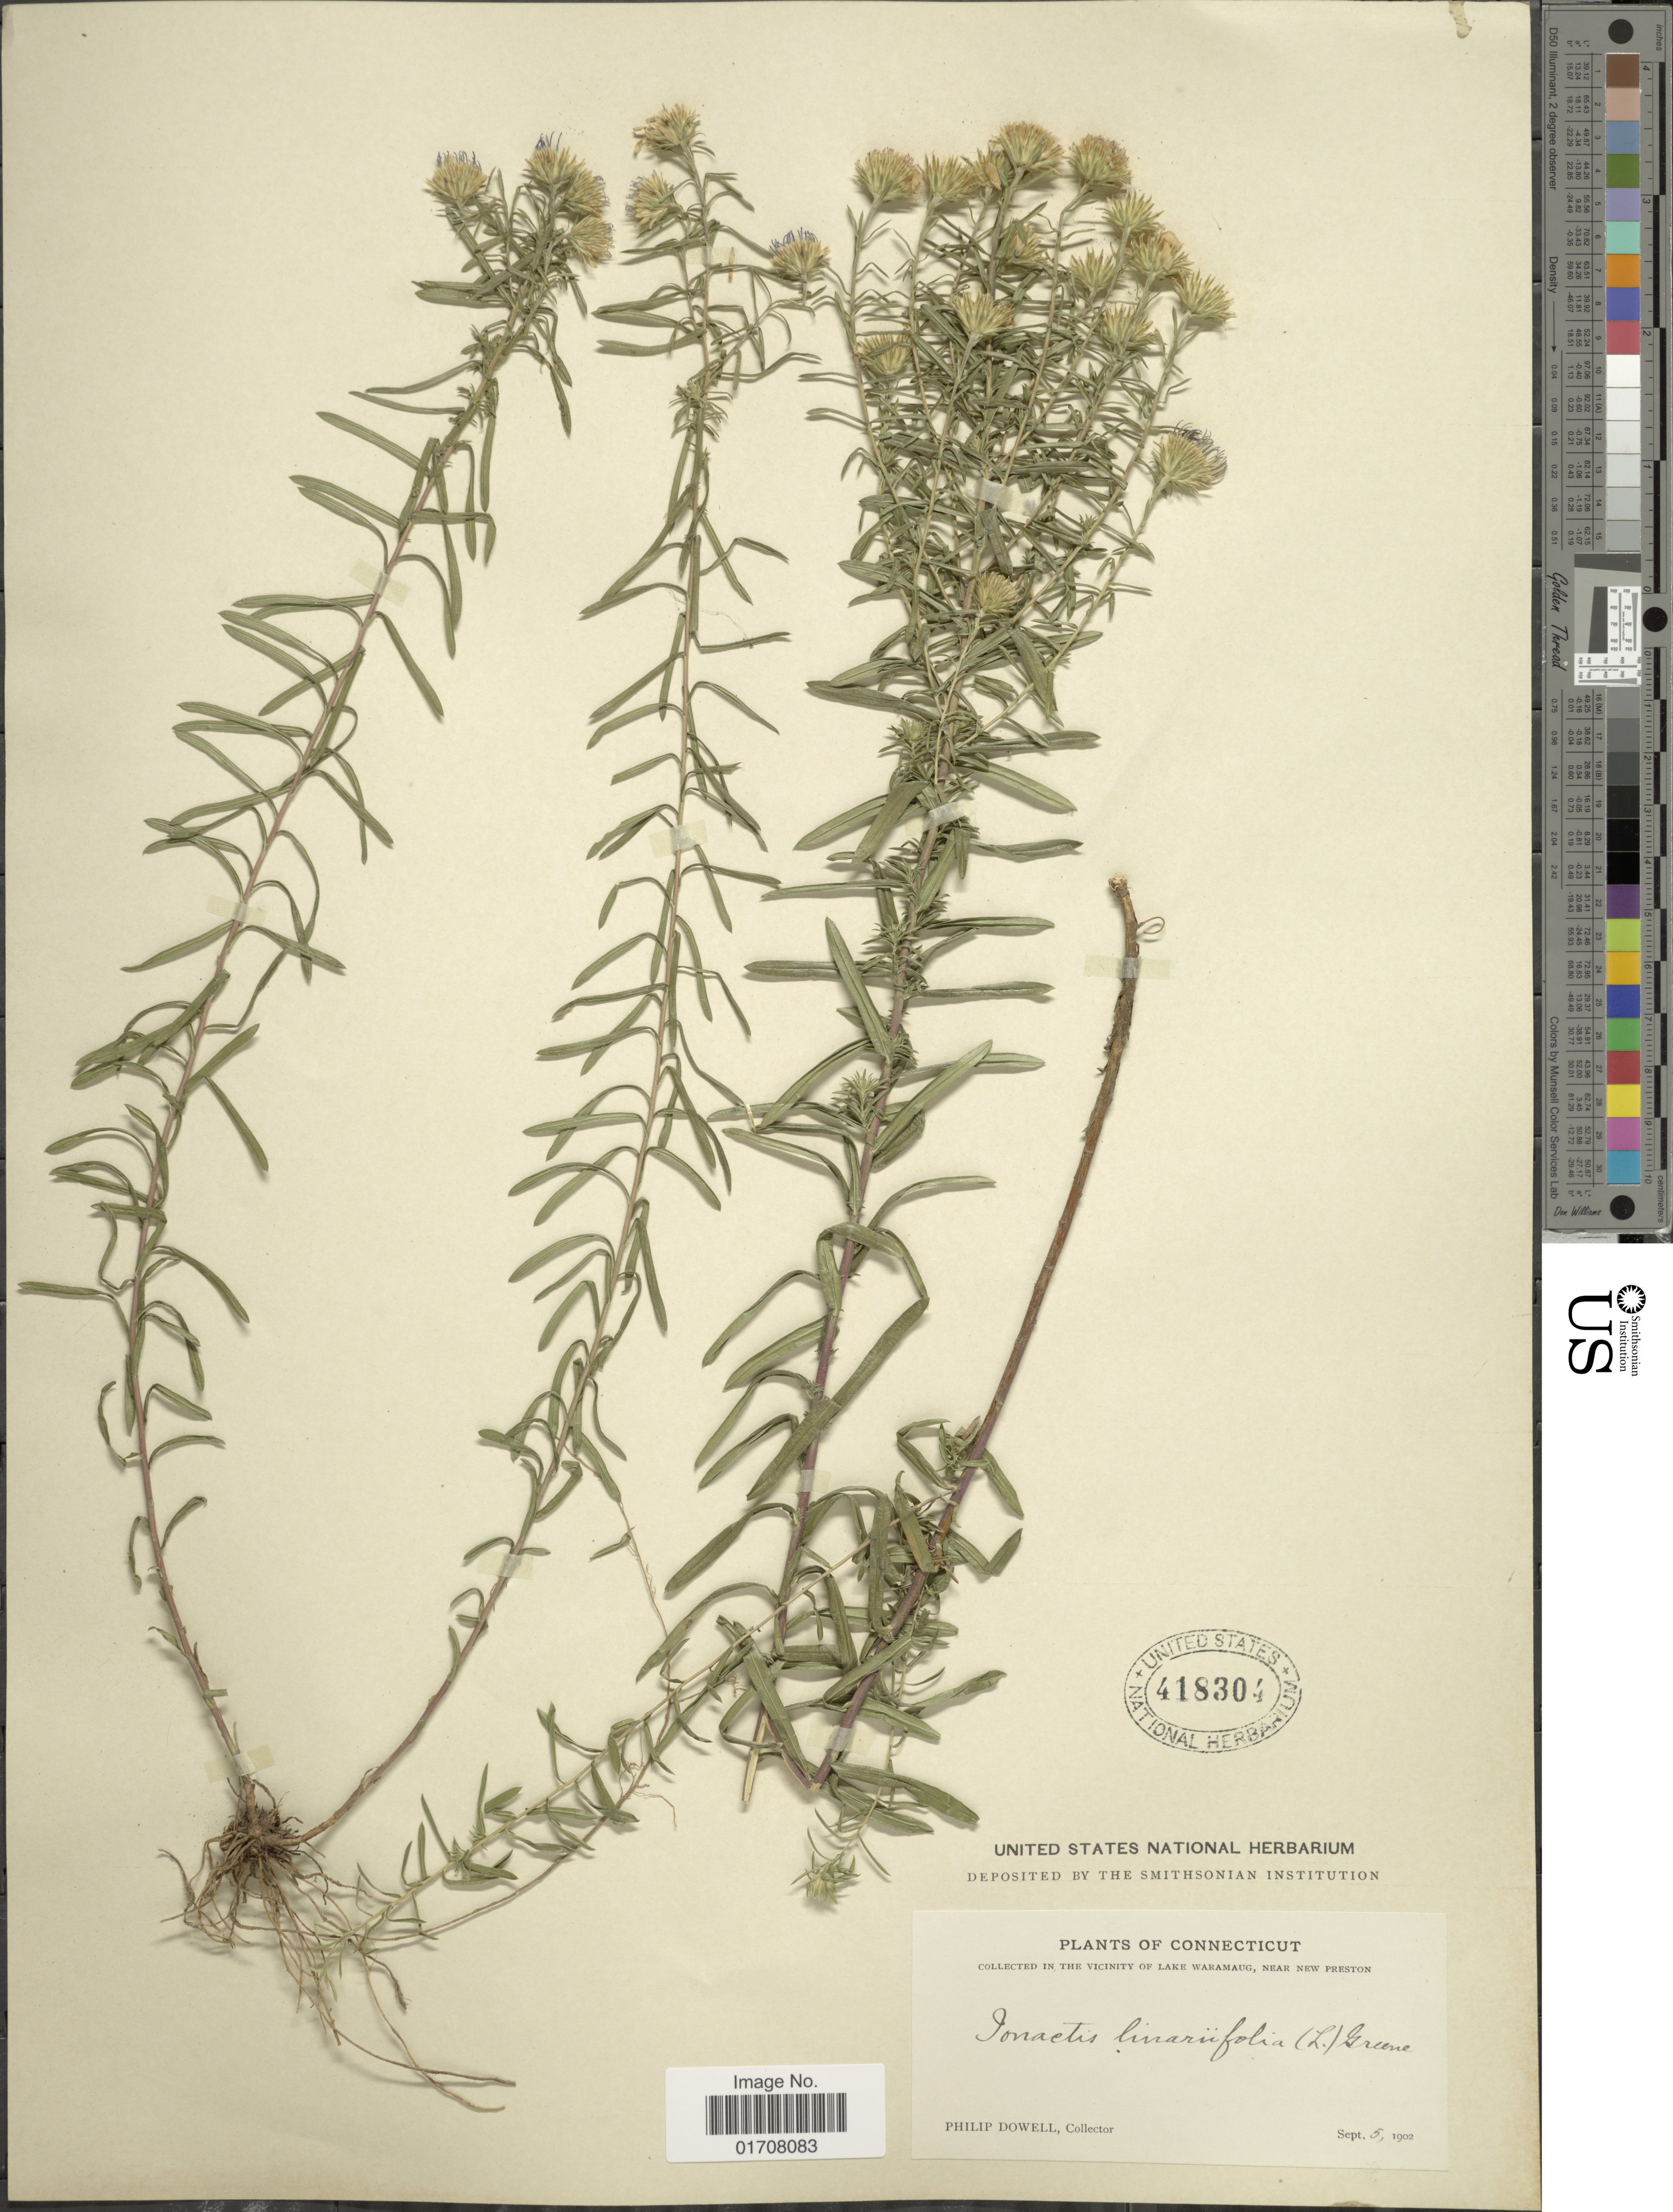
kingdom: Plantae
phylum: Tracheophyta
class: Magnoliopsida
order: Asterales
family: Asteraceae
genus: Ionactis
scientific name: Ionactis linariifolia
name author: (L.) Greene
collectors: P. Dowell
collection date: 1902-09-05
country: United States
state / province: Connecticut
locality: In the vicinity of Lake Waramaug, near New Preston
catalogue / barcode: US 418304